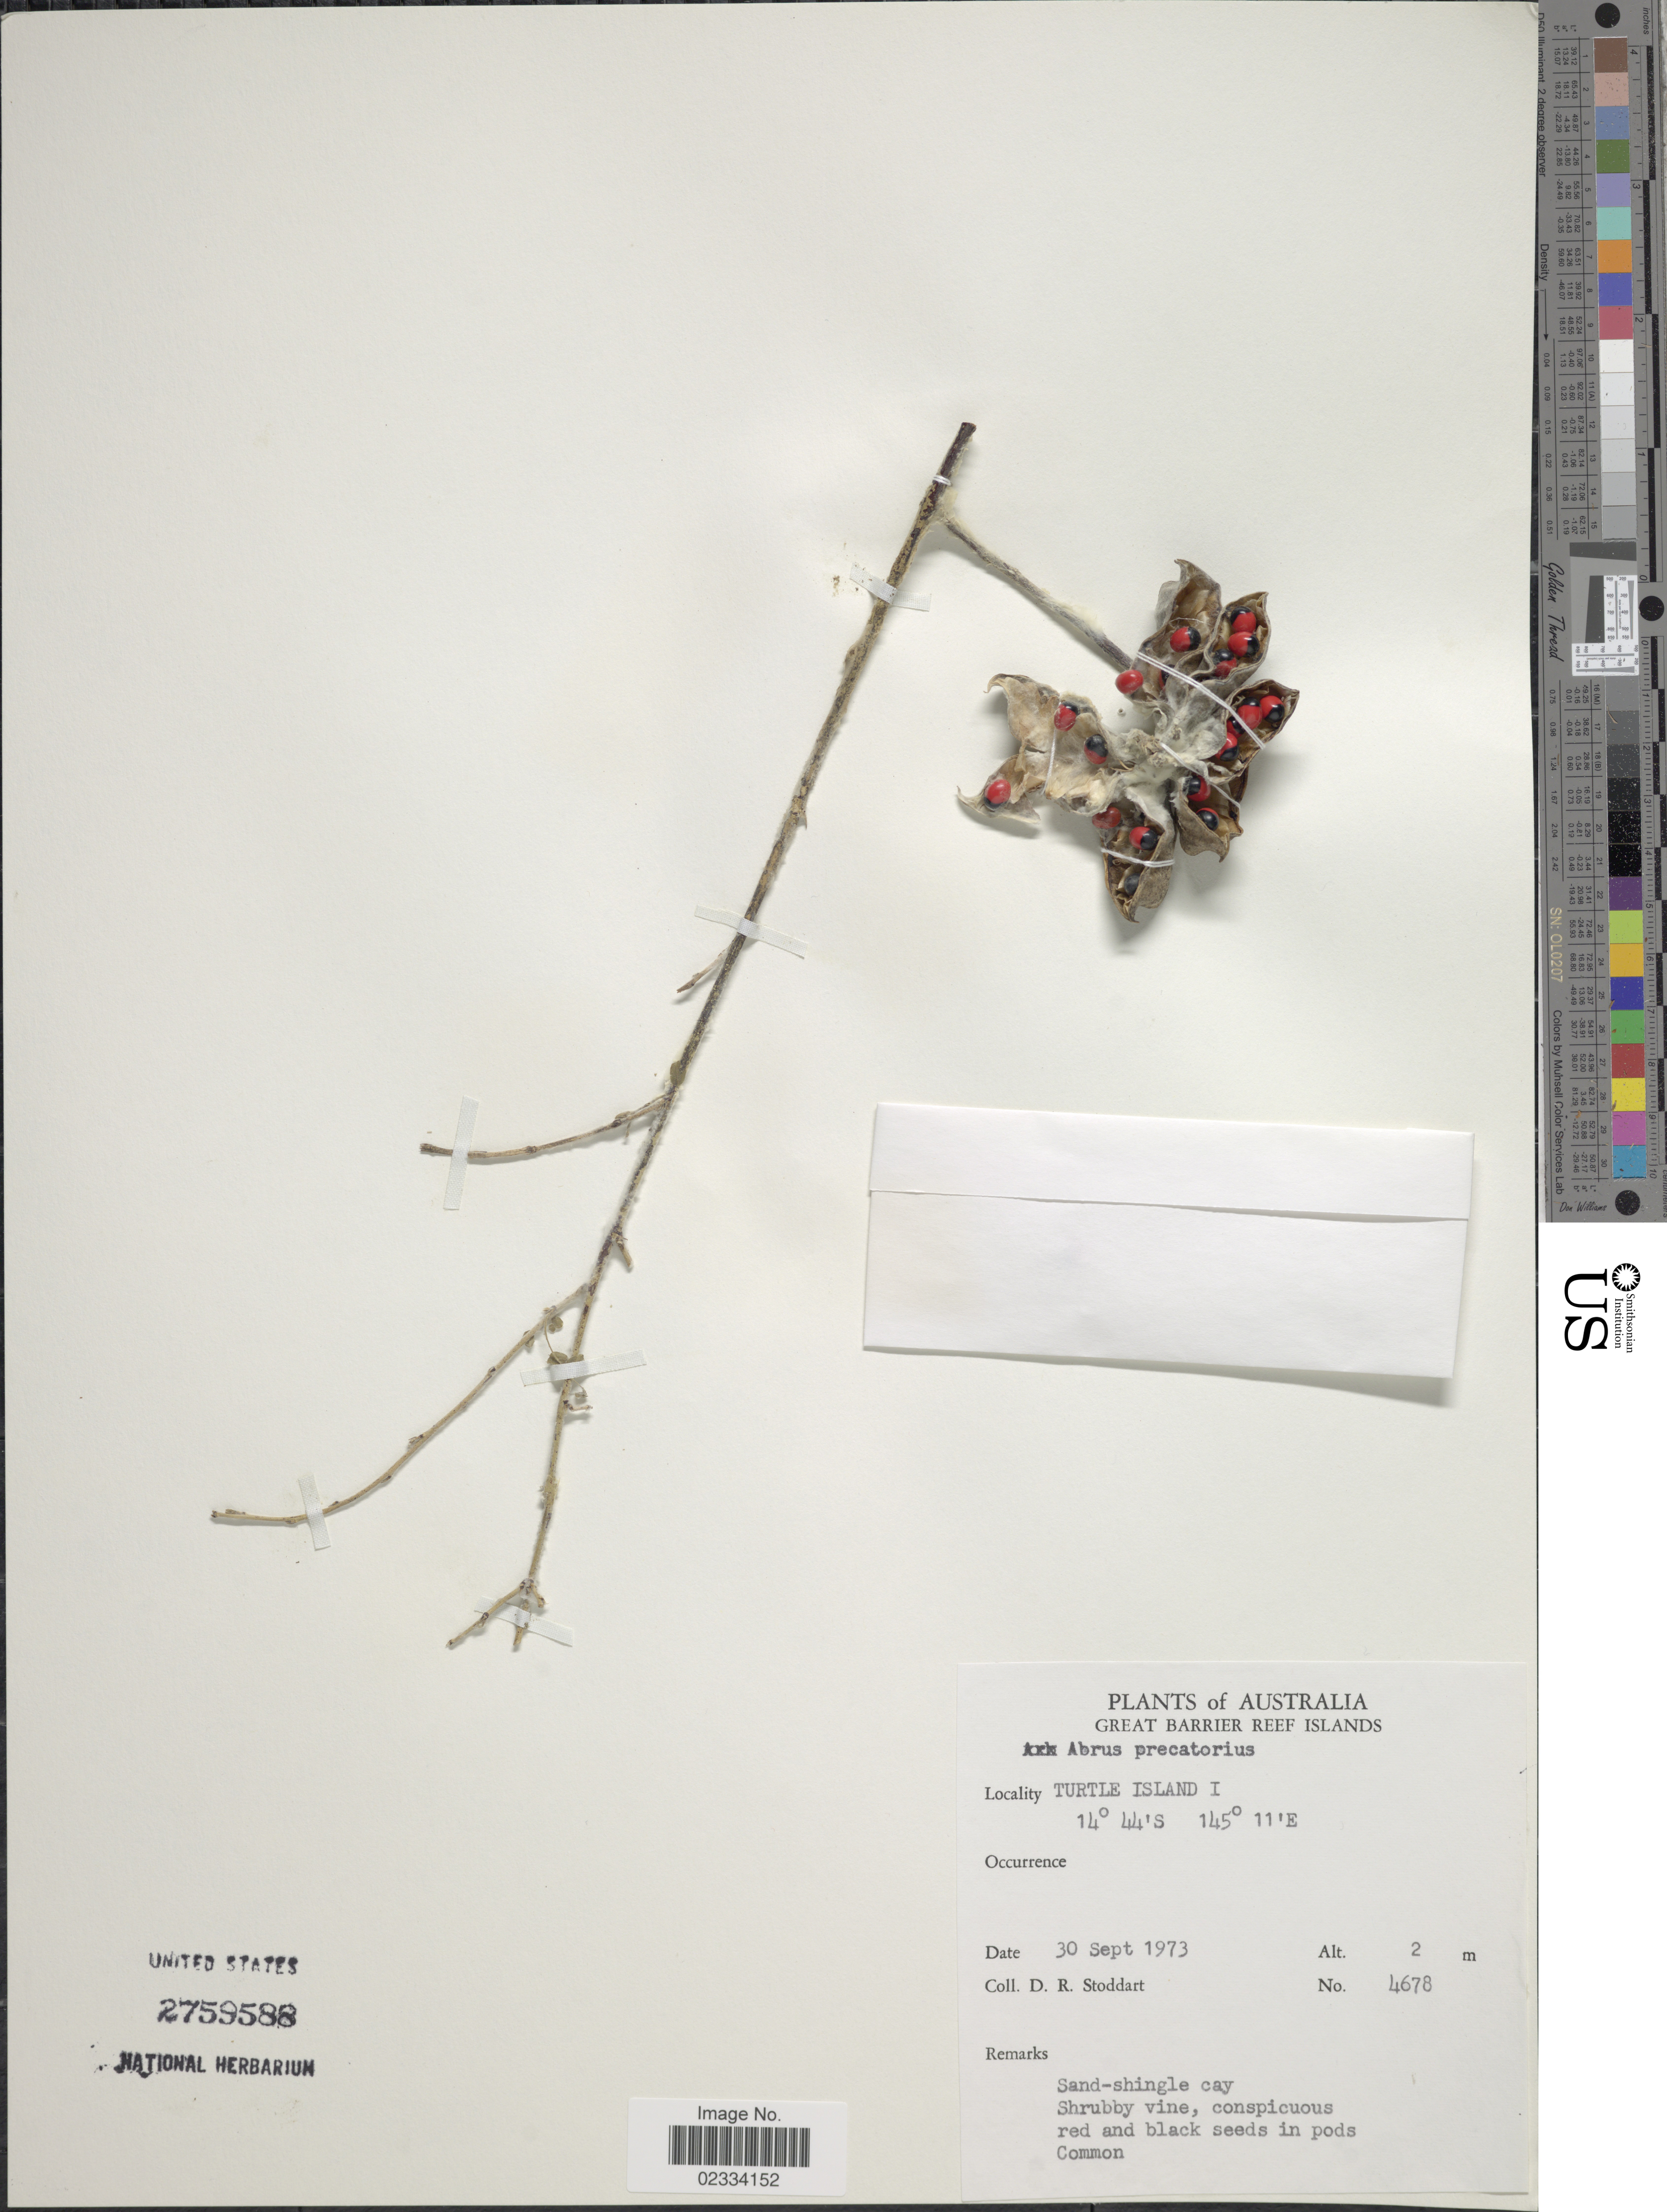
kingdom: Plantae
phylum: Tracheophyta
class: Magnoliopsida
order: Fabales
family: Fabaceae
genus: Abrus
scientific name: Abrus sp.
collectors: D. R. Stoddart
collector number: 4678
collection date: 1973-07-30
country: Australia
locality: Great Barrier Reef Islands. Turtle Island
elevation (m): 2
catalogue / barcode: US 2759588